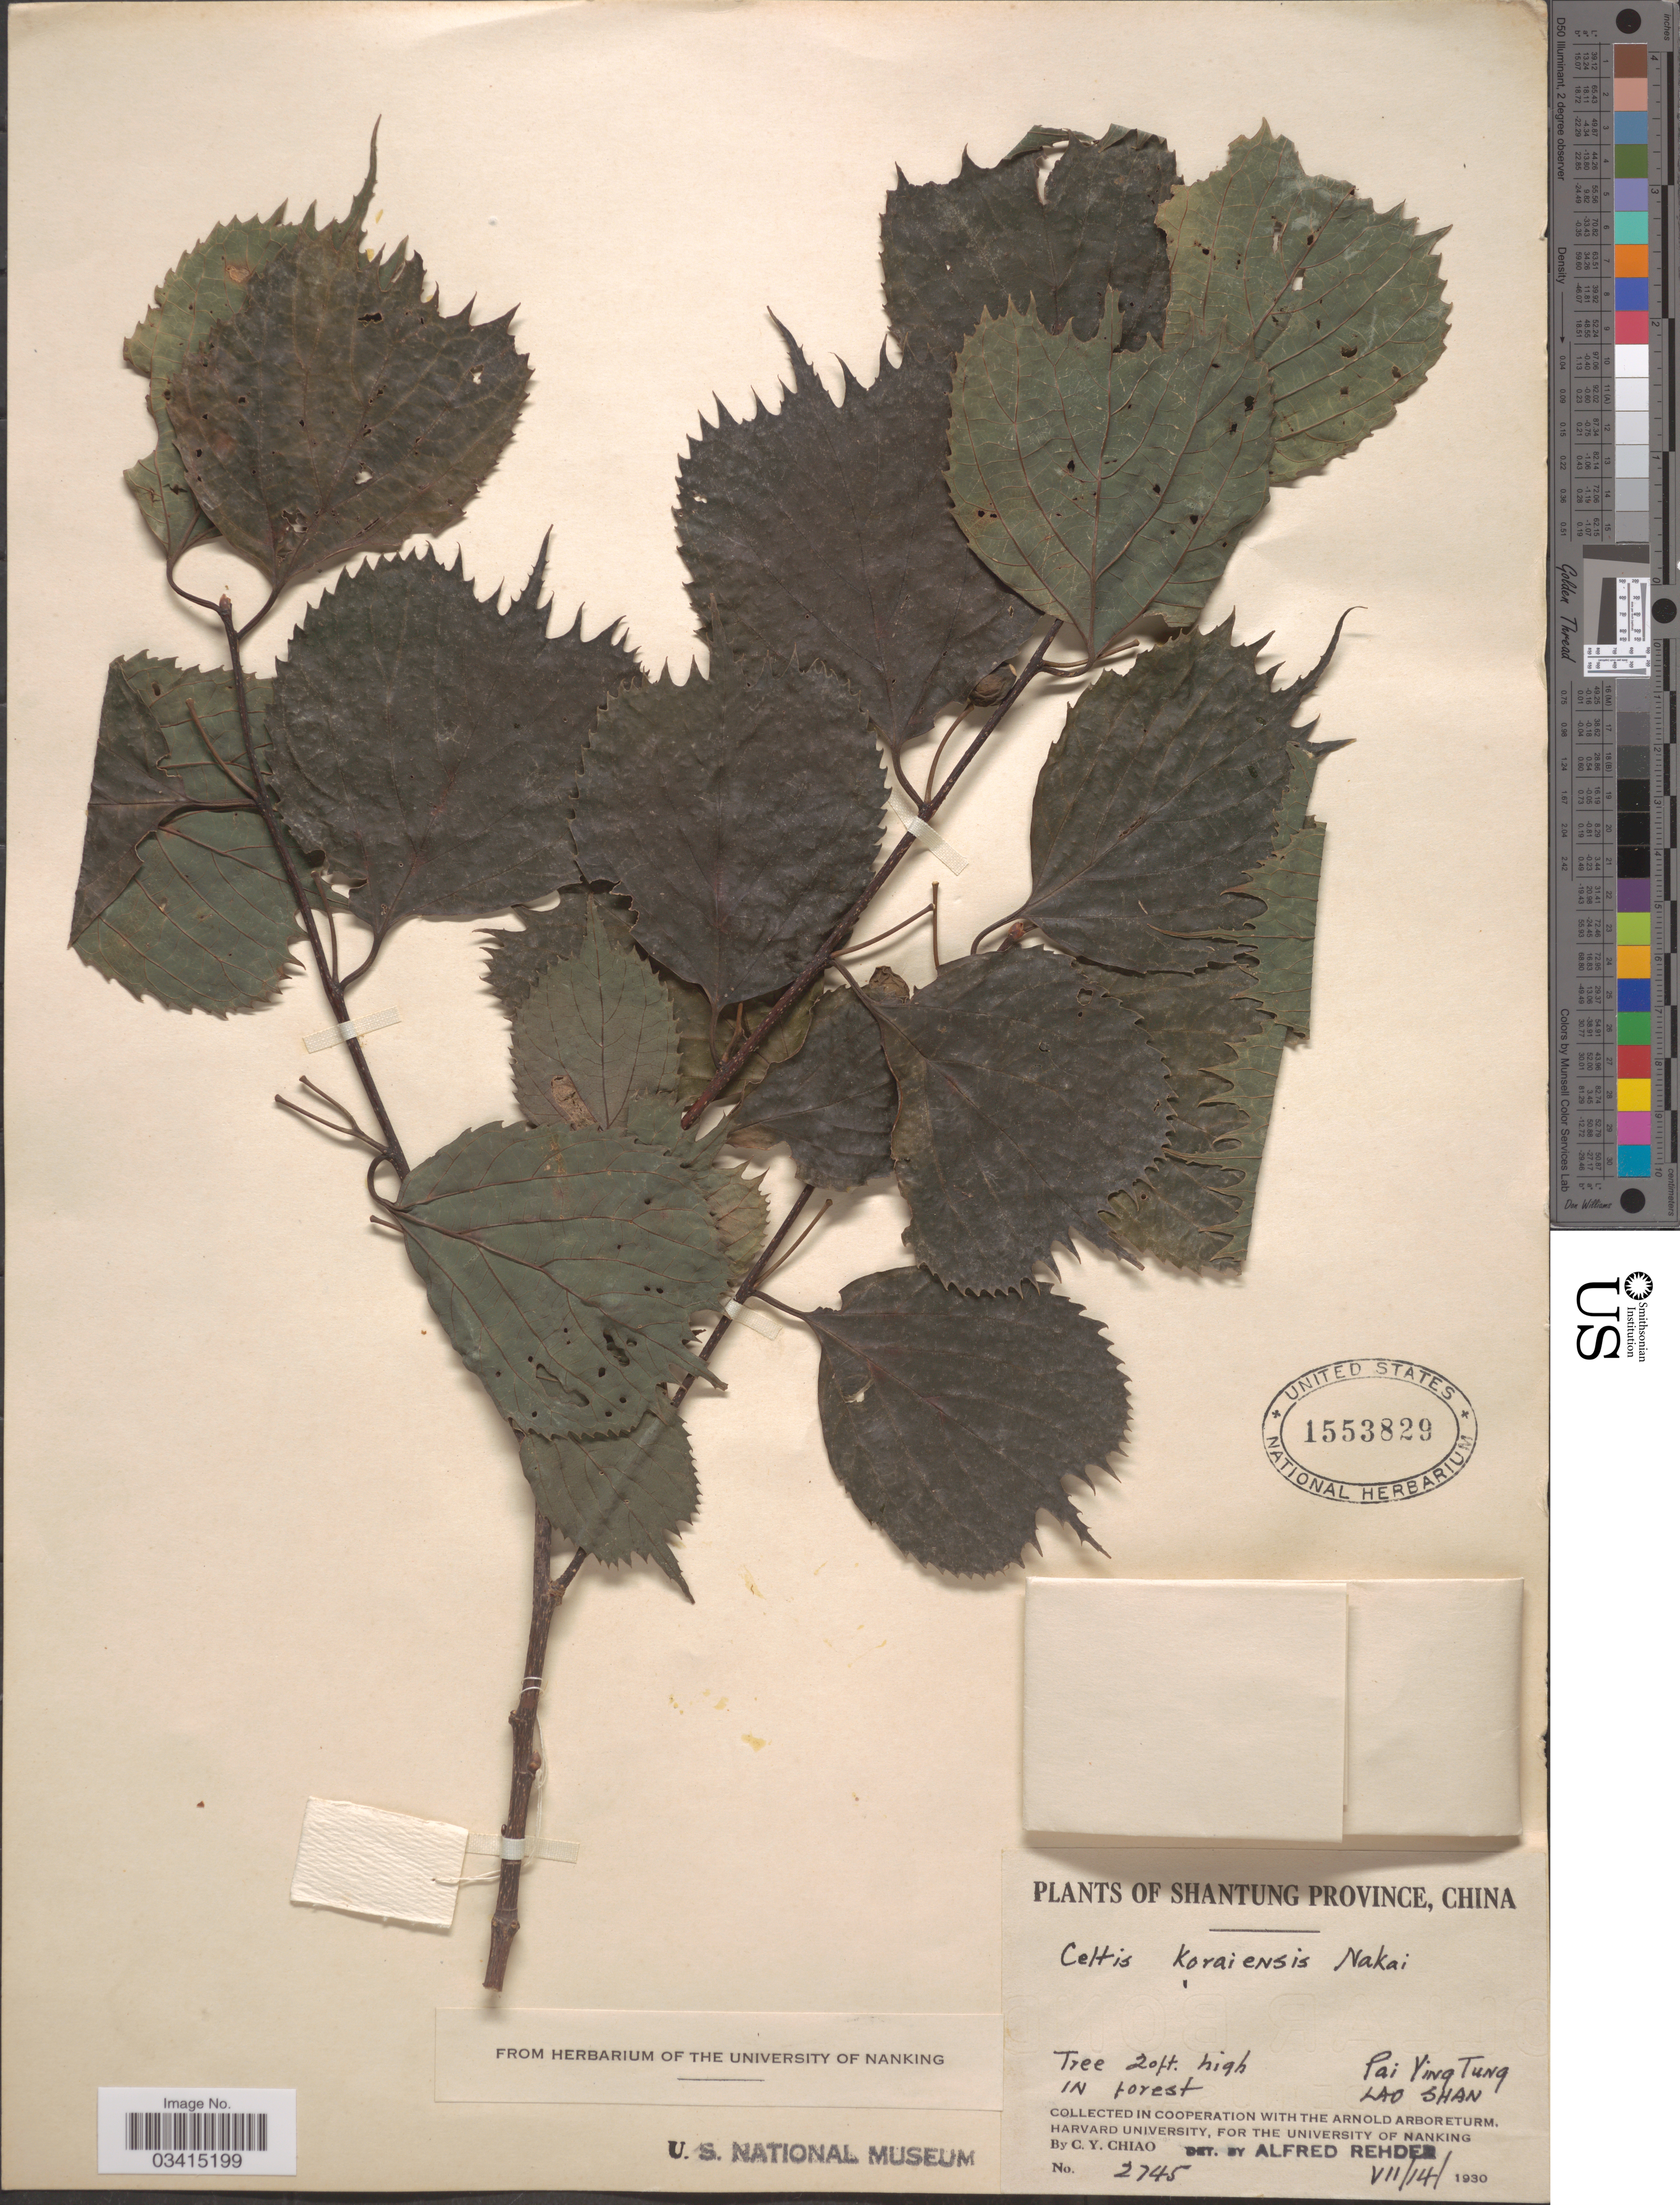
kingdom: Plantae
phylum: Tracheophyta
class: Magnoliopsida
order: Rosales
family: Cannabaceae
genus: Celtis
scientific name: Celtis koraiensis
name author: Nakai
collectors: C. Y. Chiao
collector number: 2745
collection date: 1930-07-14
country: China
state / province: Shandong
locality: Shantung Province. Pai Ying Tung. Lao Shan.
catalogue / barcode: US 1553829